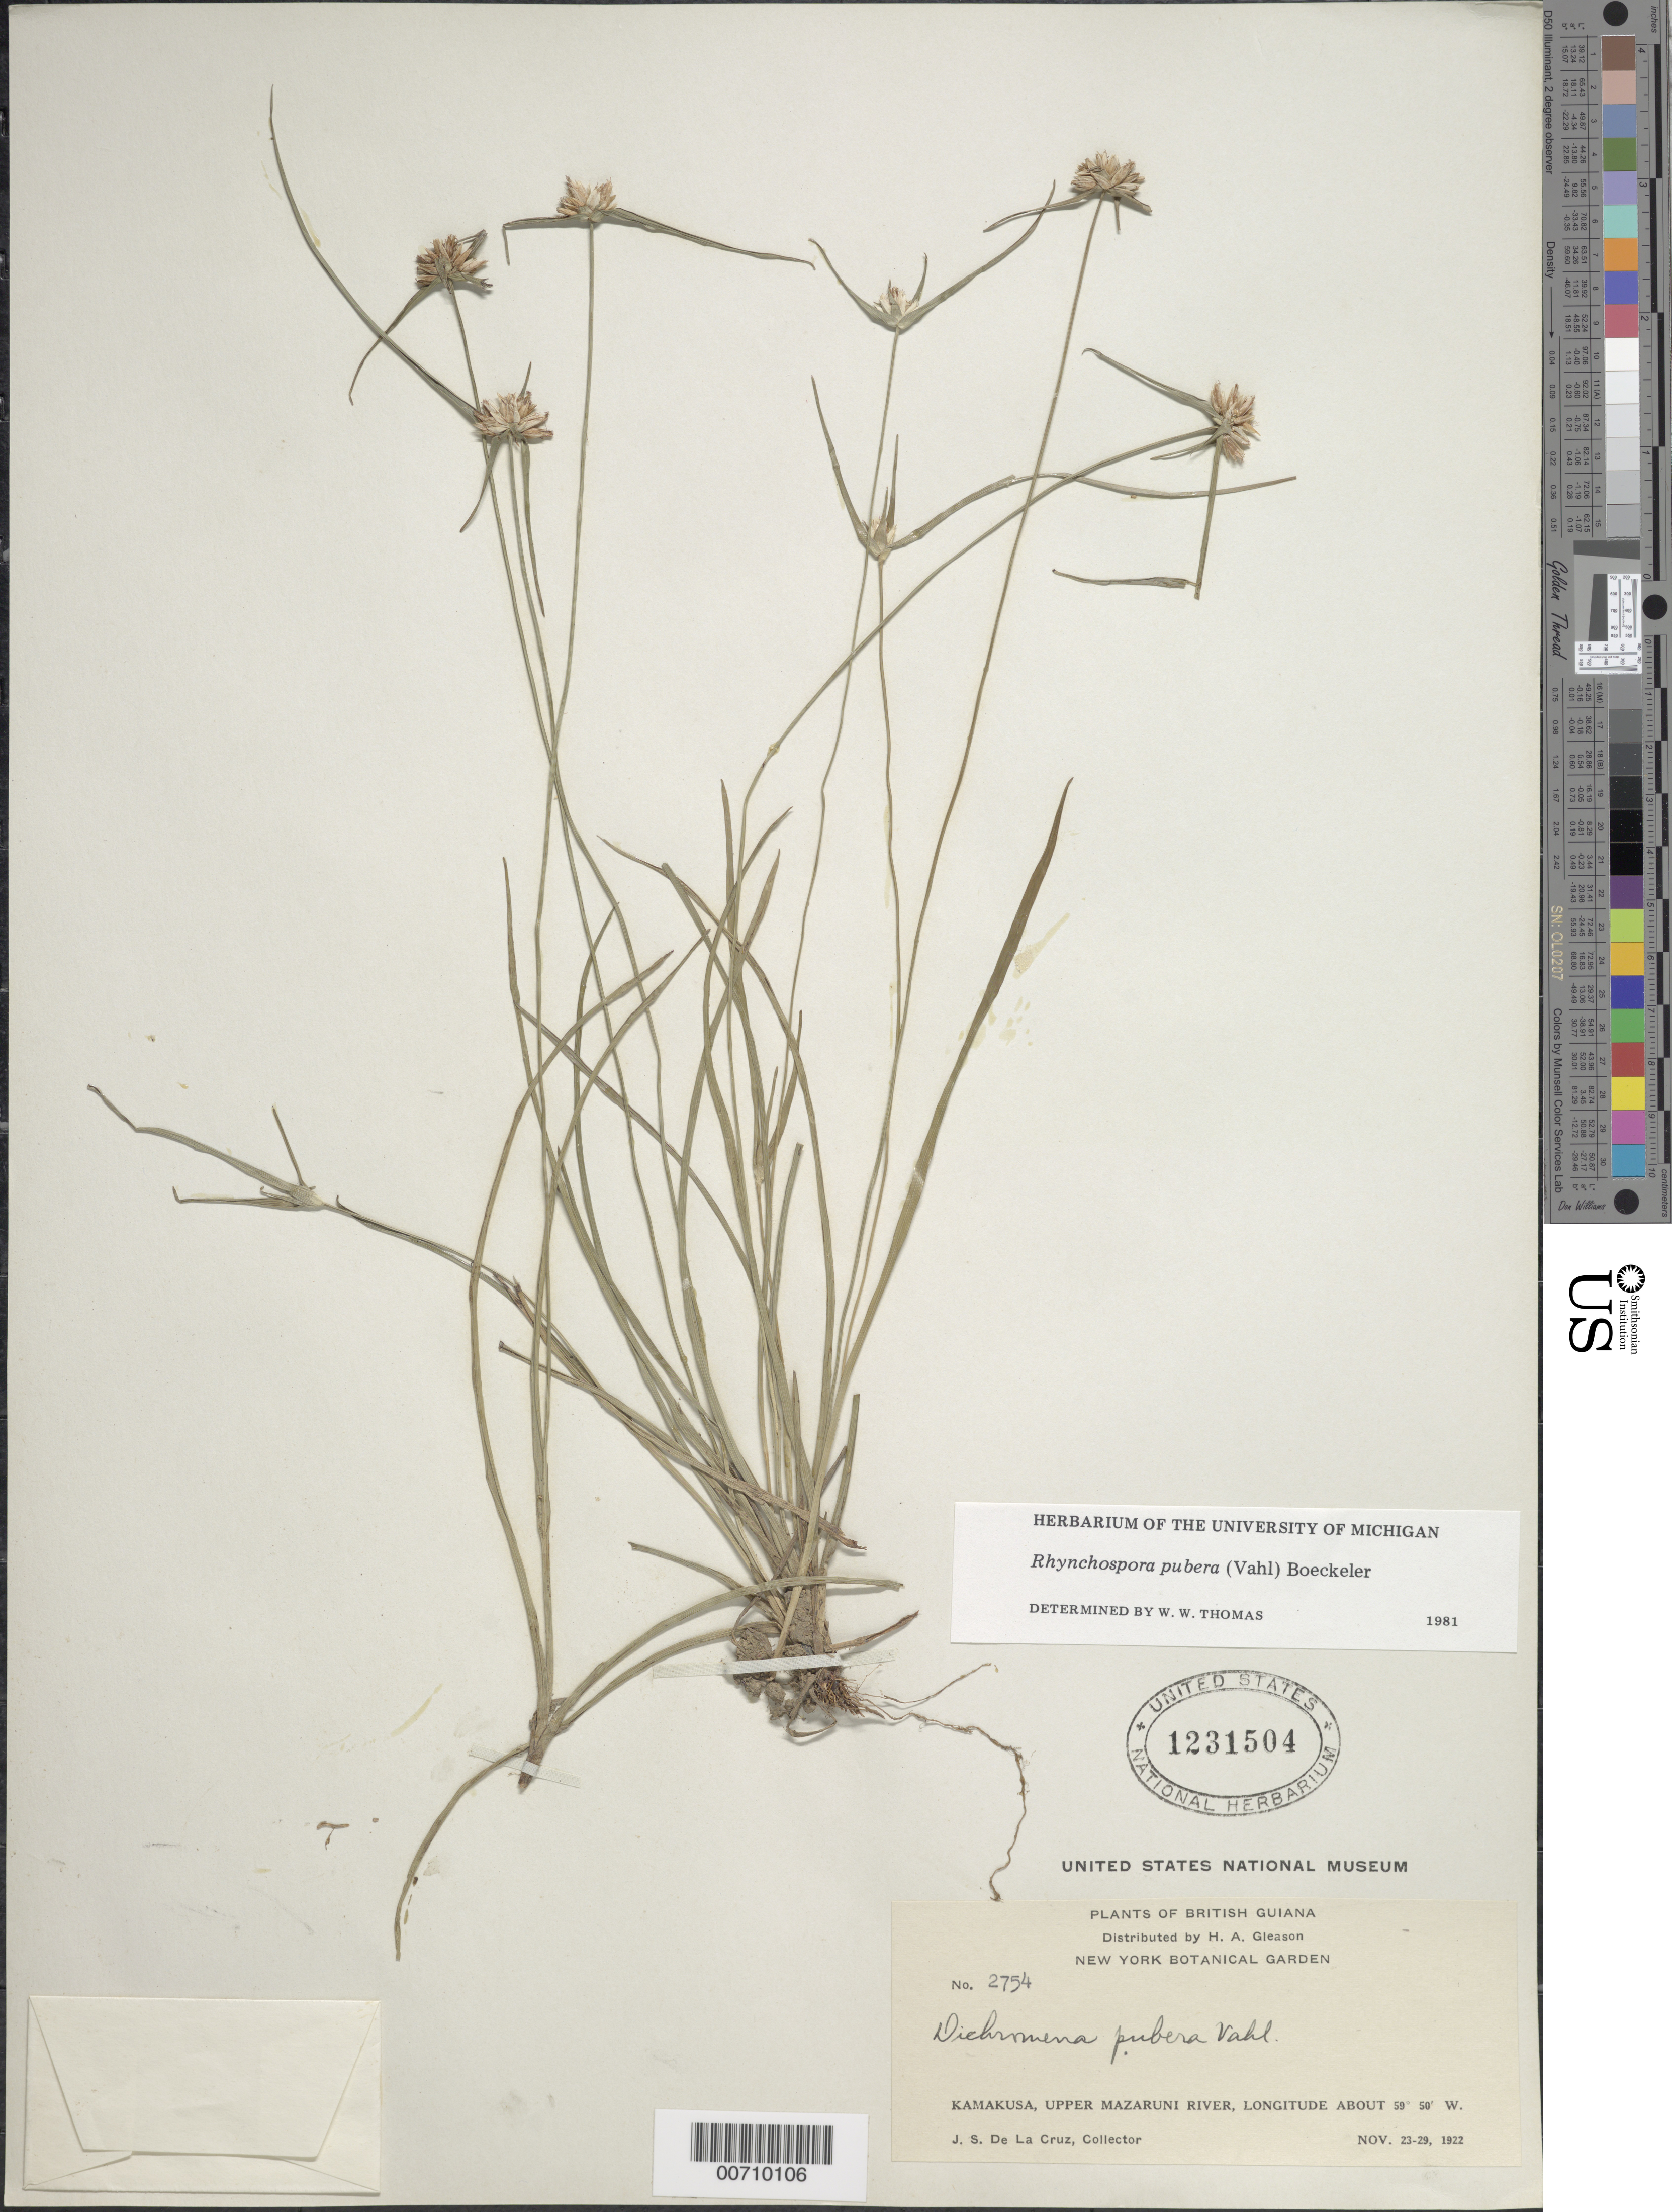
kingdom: Plantae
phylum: Tracheophyta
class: Liliopsida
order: Poales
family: Cyperaceae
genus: Rhynchospora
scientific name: Rhynchospora pubera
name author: (Vahl) Boeckeler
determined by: Thomas, W. W., (NY), New York Botanical Garden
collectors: J. S. de la Cruz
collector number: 2754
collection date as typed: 23-Nov-22 to 29-Nov-22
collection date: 1922-11-23/1922-11-29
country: Guyana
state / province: Cuyuni-Mazaruni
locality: Kamakusa, Upper Mazaruni R.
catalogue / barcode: US 1231504